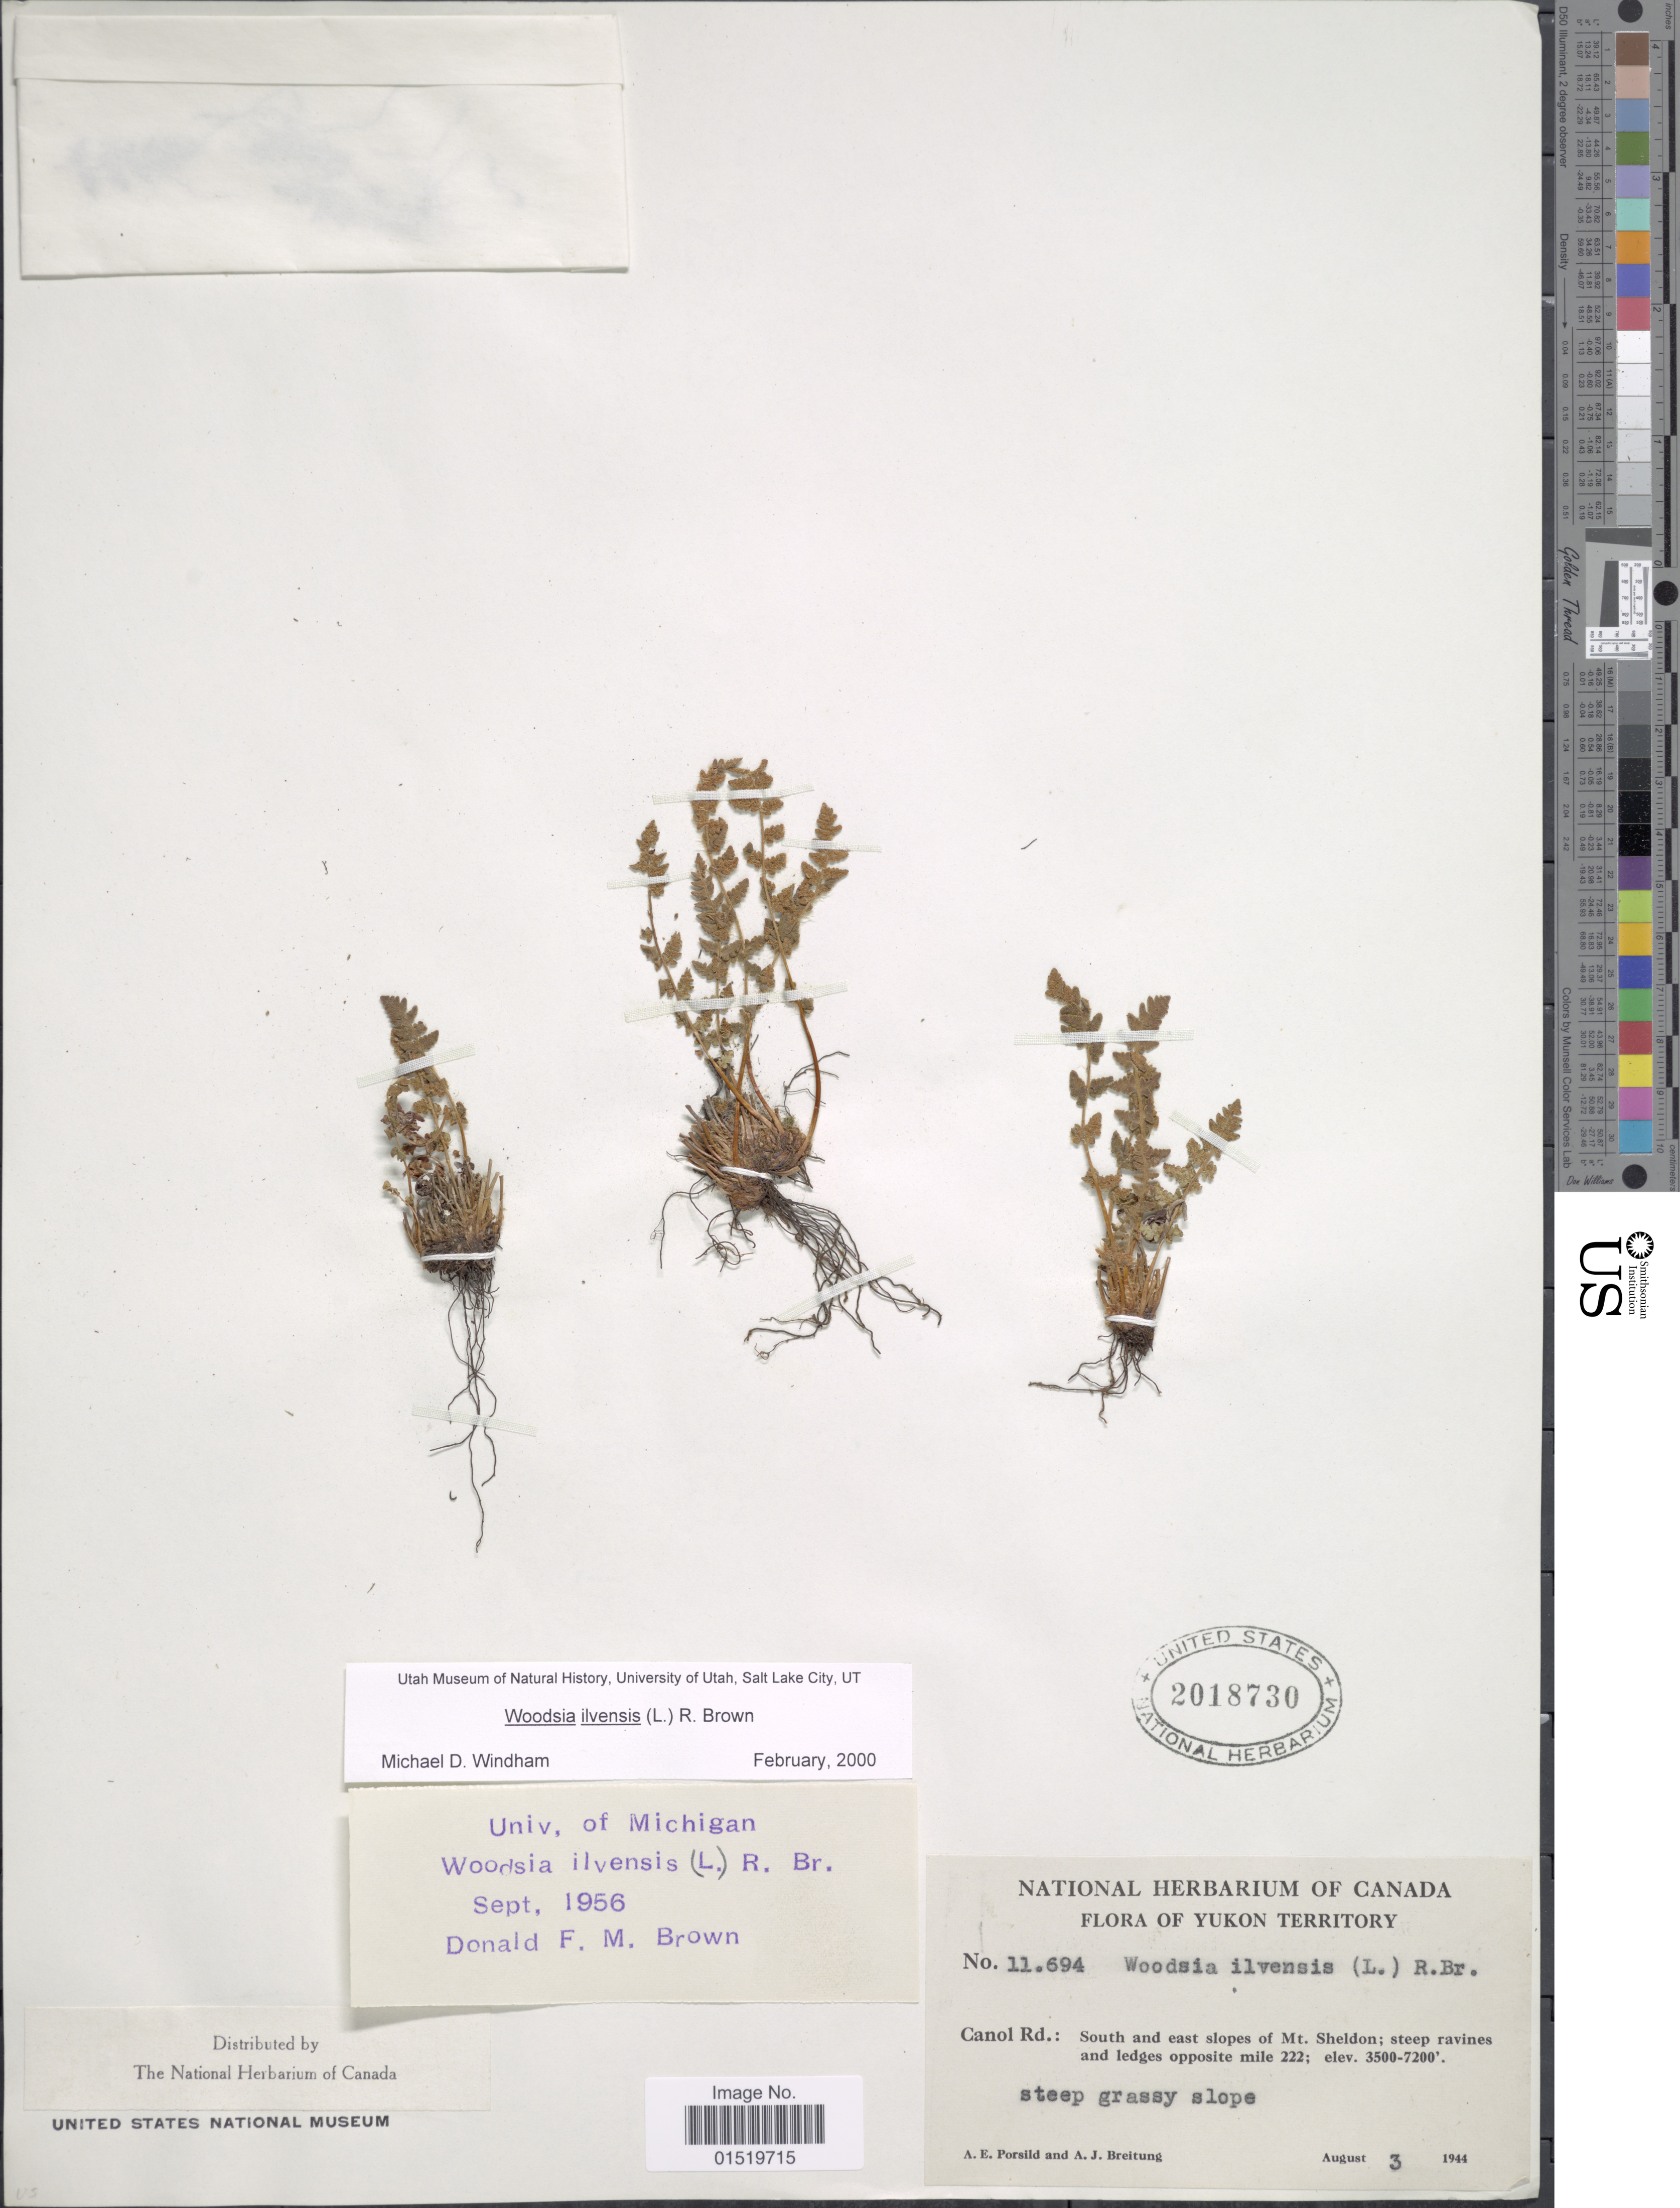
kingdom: Plantae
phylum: Tracheophyta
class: Polypodiopsida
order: Polypodiales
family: Woodsiaceae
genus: Woodsia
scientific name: Woodsia ilvensis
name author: (L.) R. Br.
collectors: A. E. Porsild & A. Breitung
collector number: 11694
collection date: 1944-08-03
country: Canada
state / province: Yukon Territory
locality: Canol Rd.: South and east slopes of Mt Sheldon; steep ravines and ledges opposite mile 222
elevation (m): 1067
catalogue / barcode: US 2018730